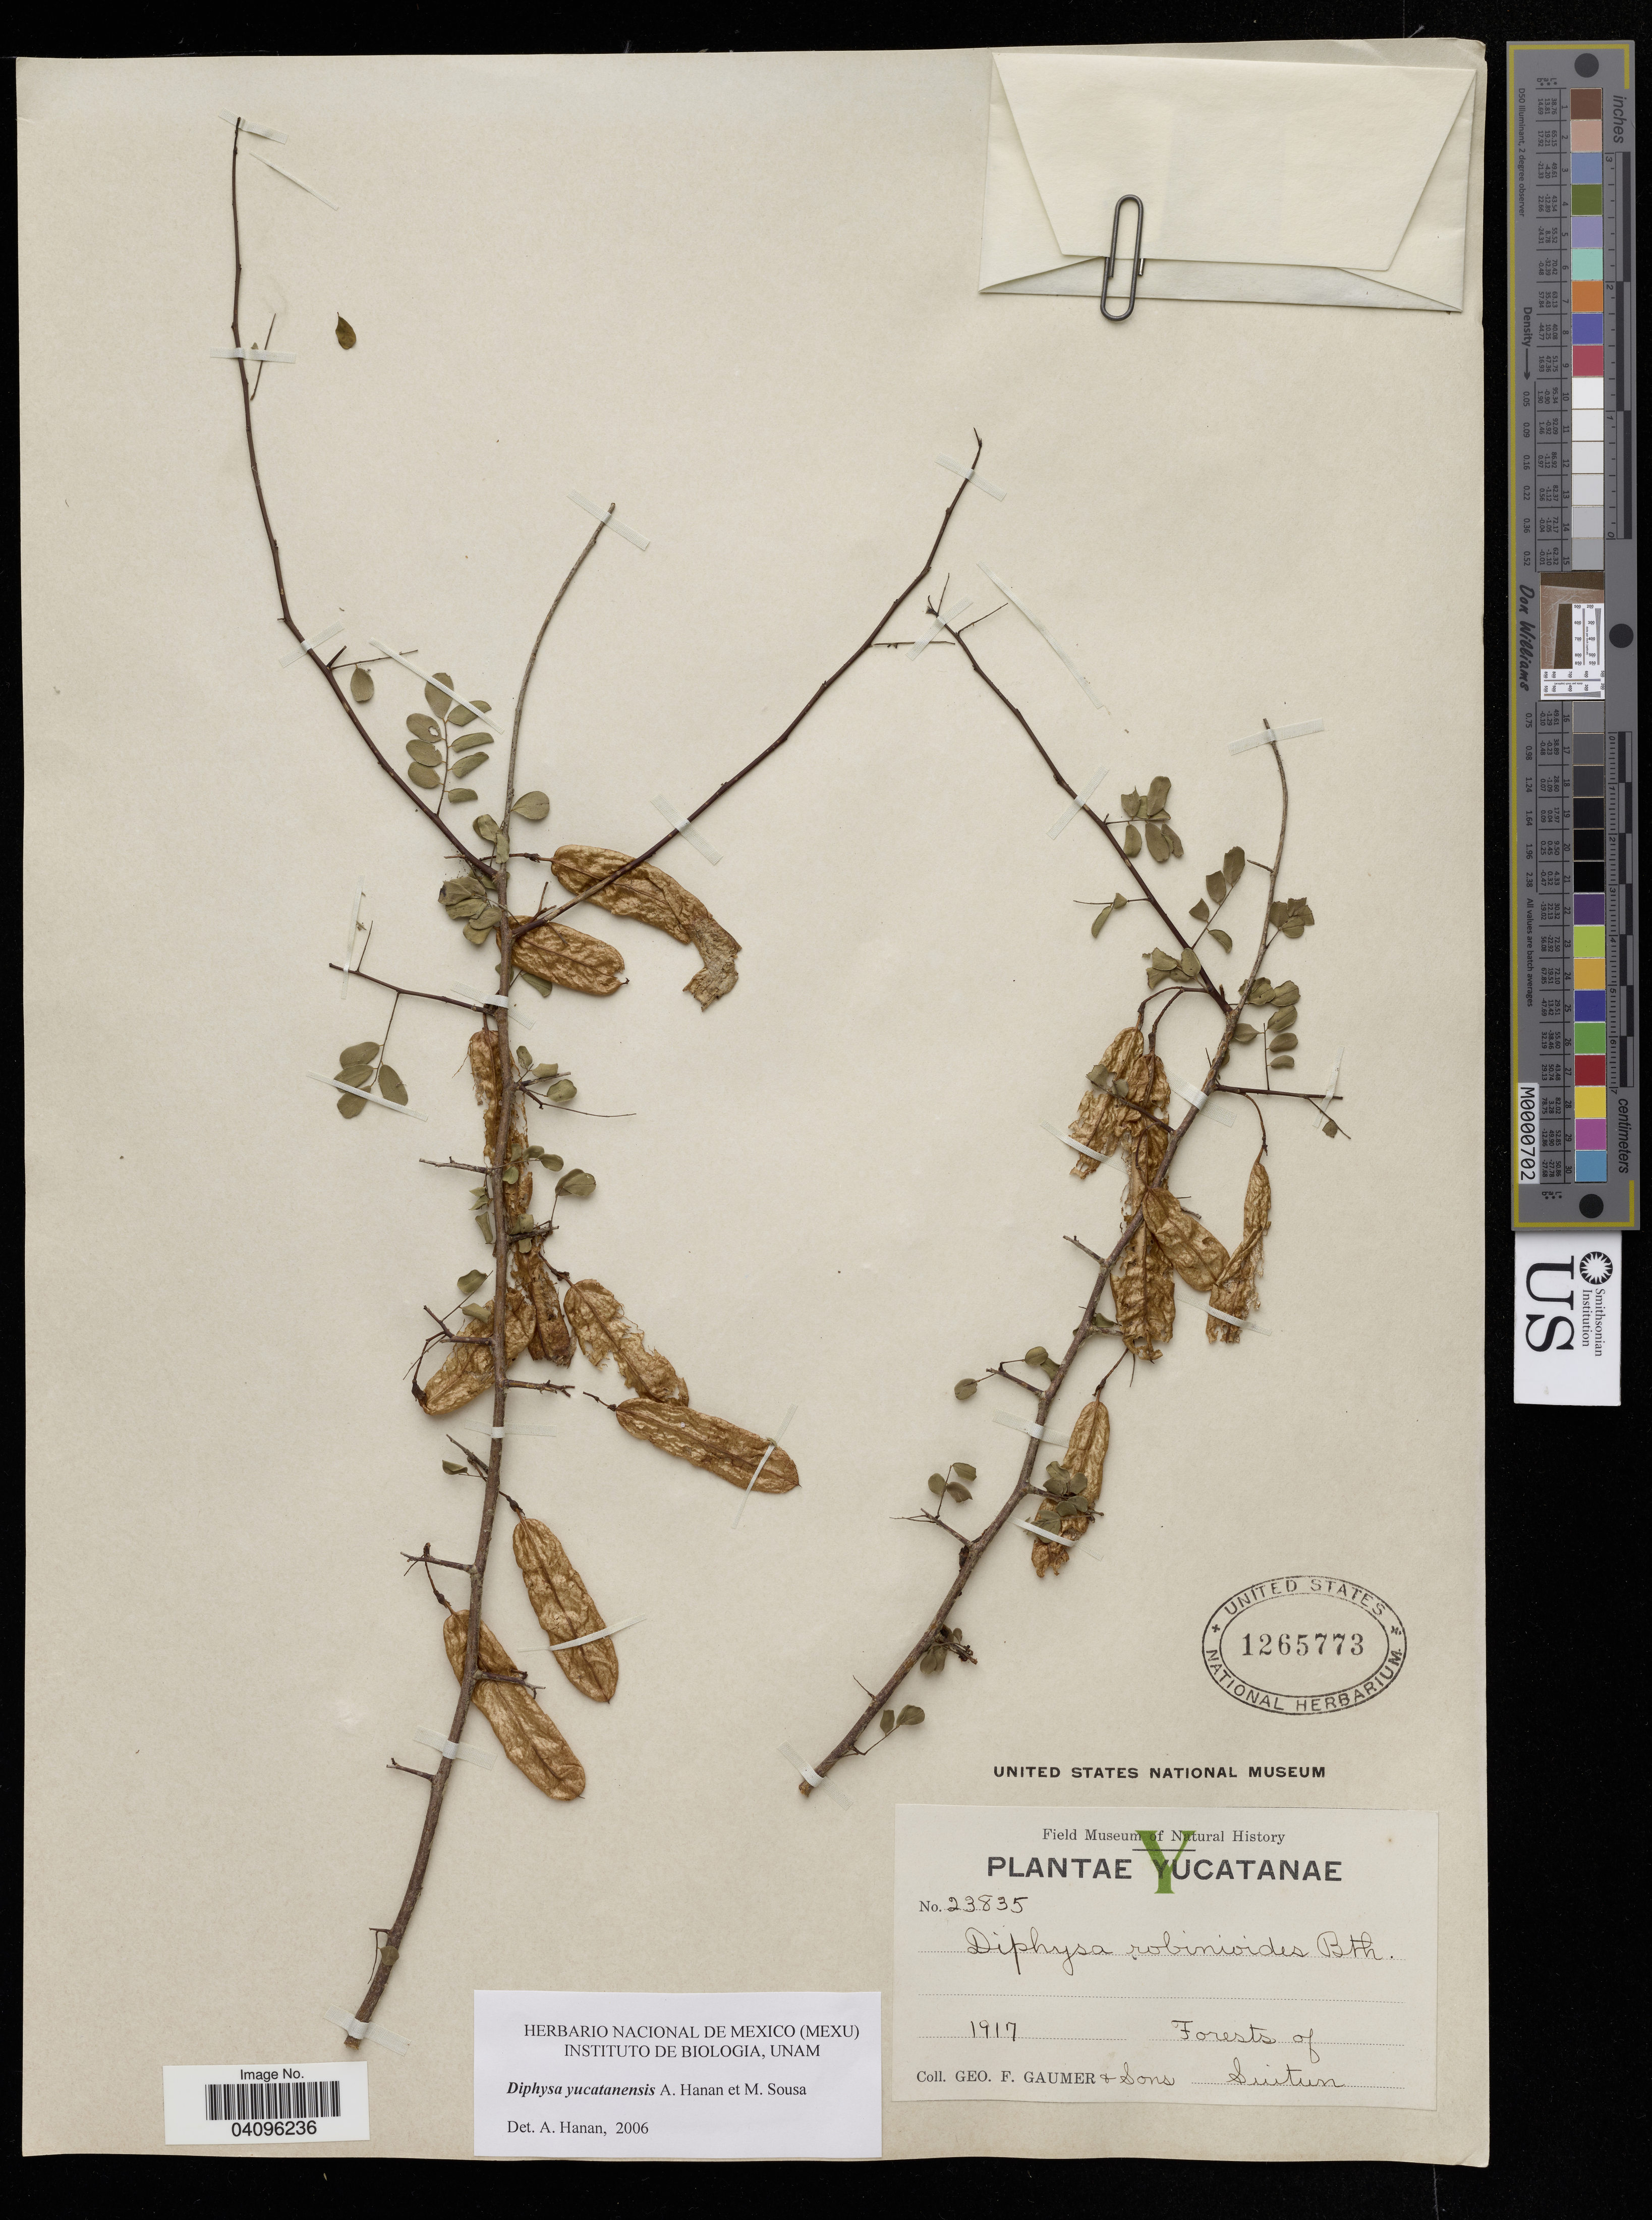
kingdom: Plantae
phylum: Tracheophyta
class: Magnoliopsida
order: Fabales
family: Fabaceae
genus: Diphysa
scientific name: Diphysa yucatanensis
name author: Hanan-Alipi & M. Sousa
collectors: G. F. Gaumer & Sons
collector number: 23835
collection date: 1917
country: Mexico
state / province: Yucatán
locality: Forest of Suitun.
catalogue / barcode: US 1265773